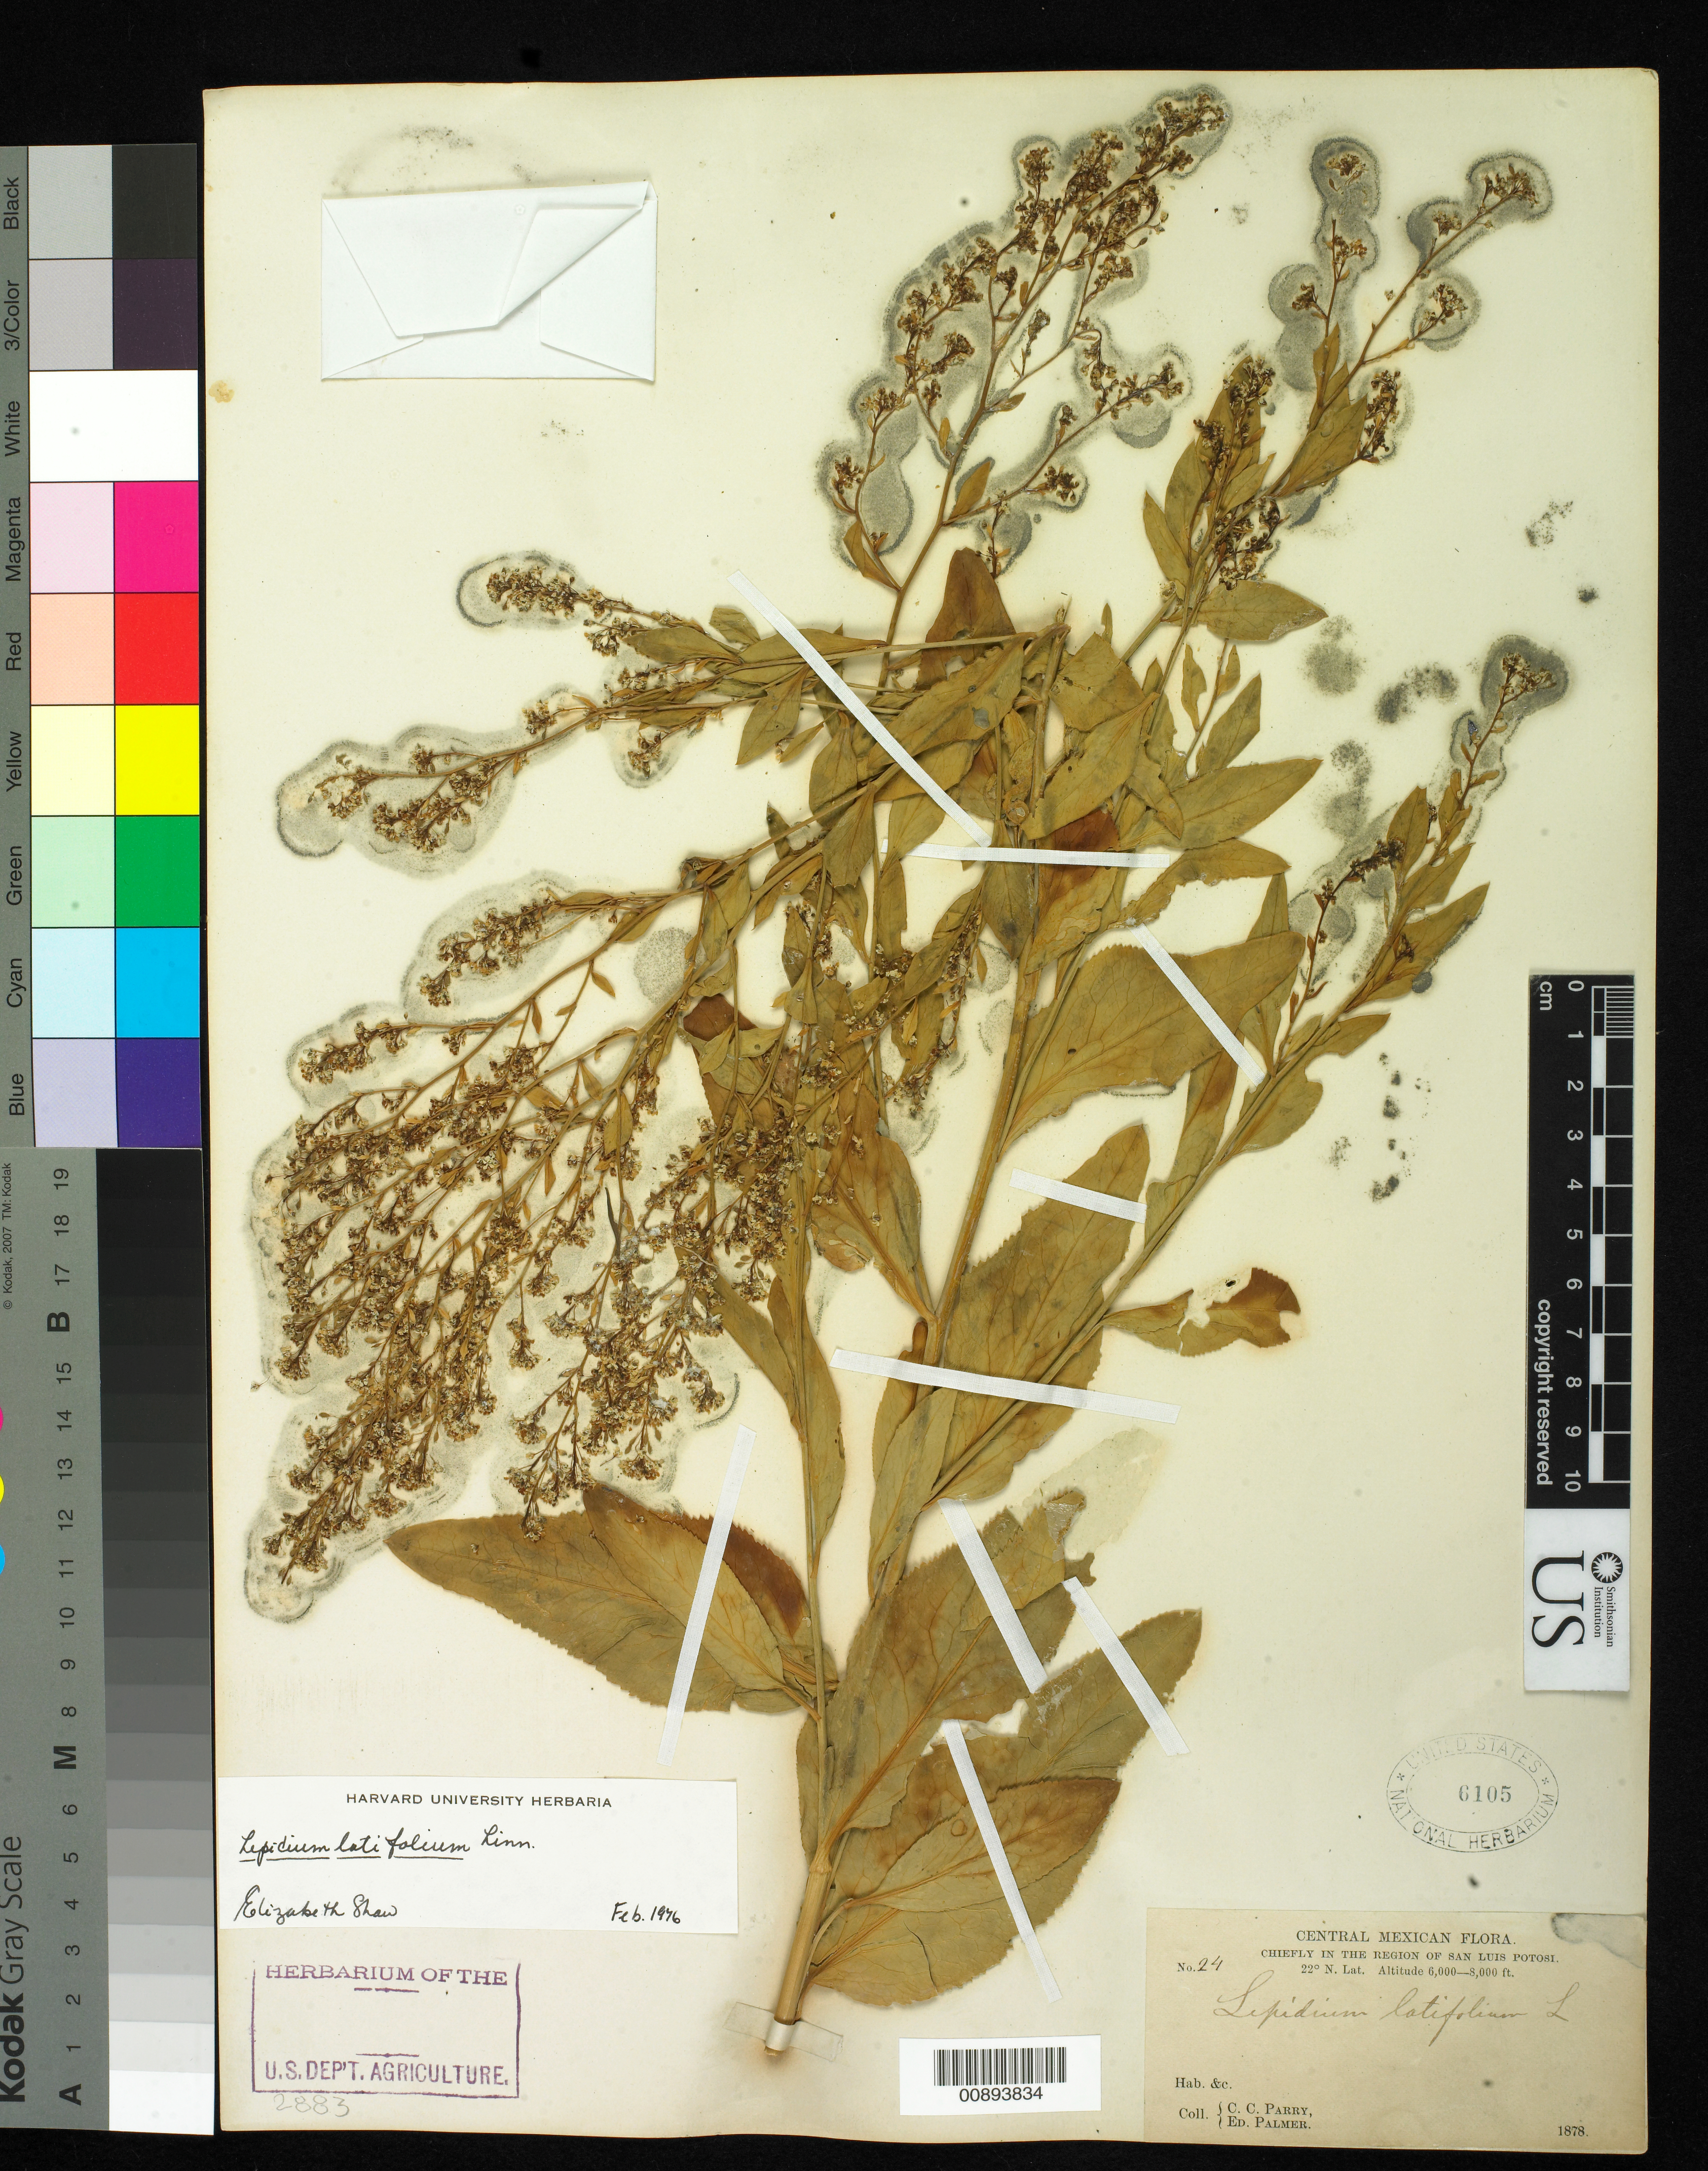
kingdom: Plantae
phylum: Tracheophyta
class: Magnoliopsida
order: Brassicales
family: Brassicaceae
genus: Lepidium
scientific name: Lepidium latifolium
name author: L.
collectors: C. C. Parry & E. Palmer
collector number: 24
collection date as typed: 1878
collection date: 1878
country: Mexico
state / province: San Luis Potosí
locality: Chiefly in the region of San Luis Potosí.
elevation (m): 1829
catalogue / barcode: US 6105